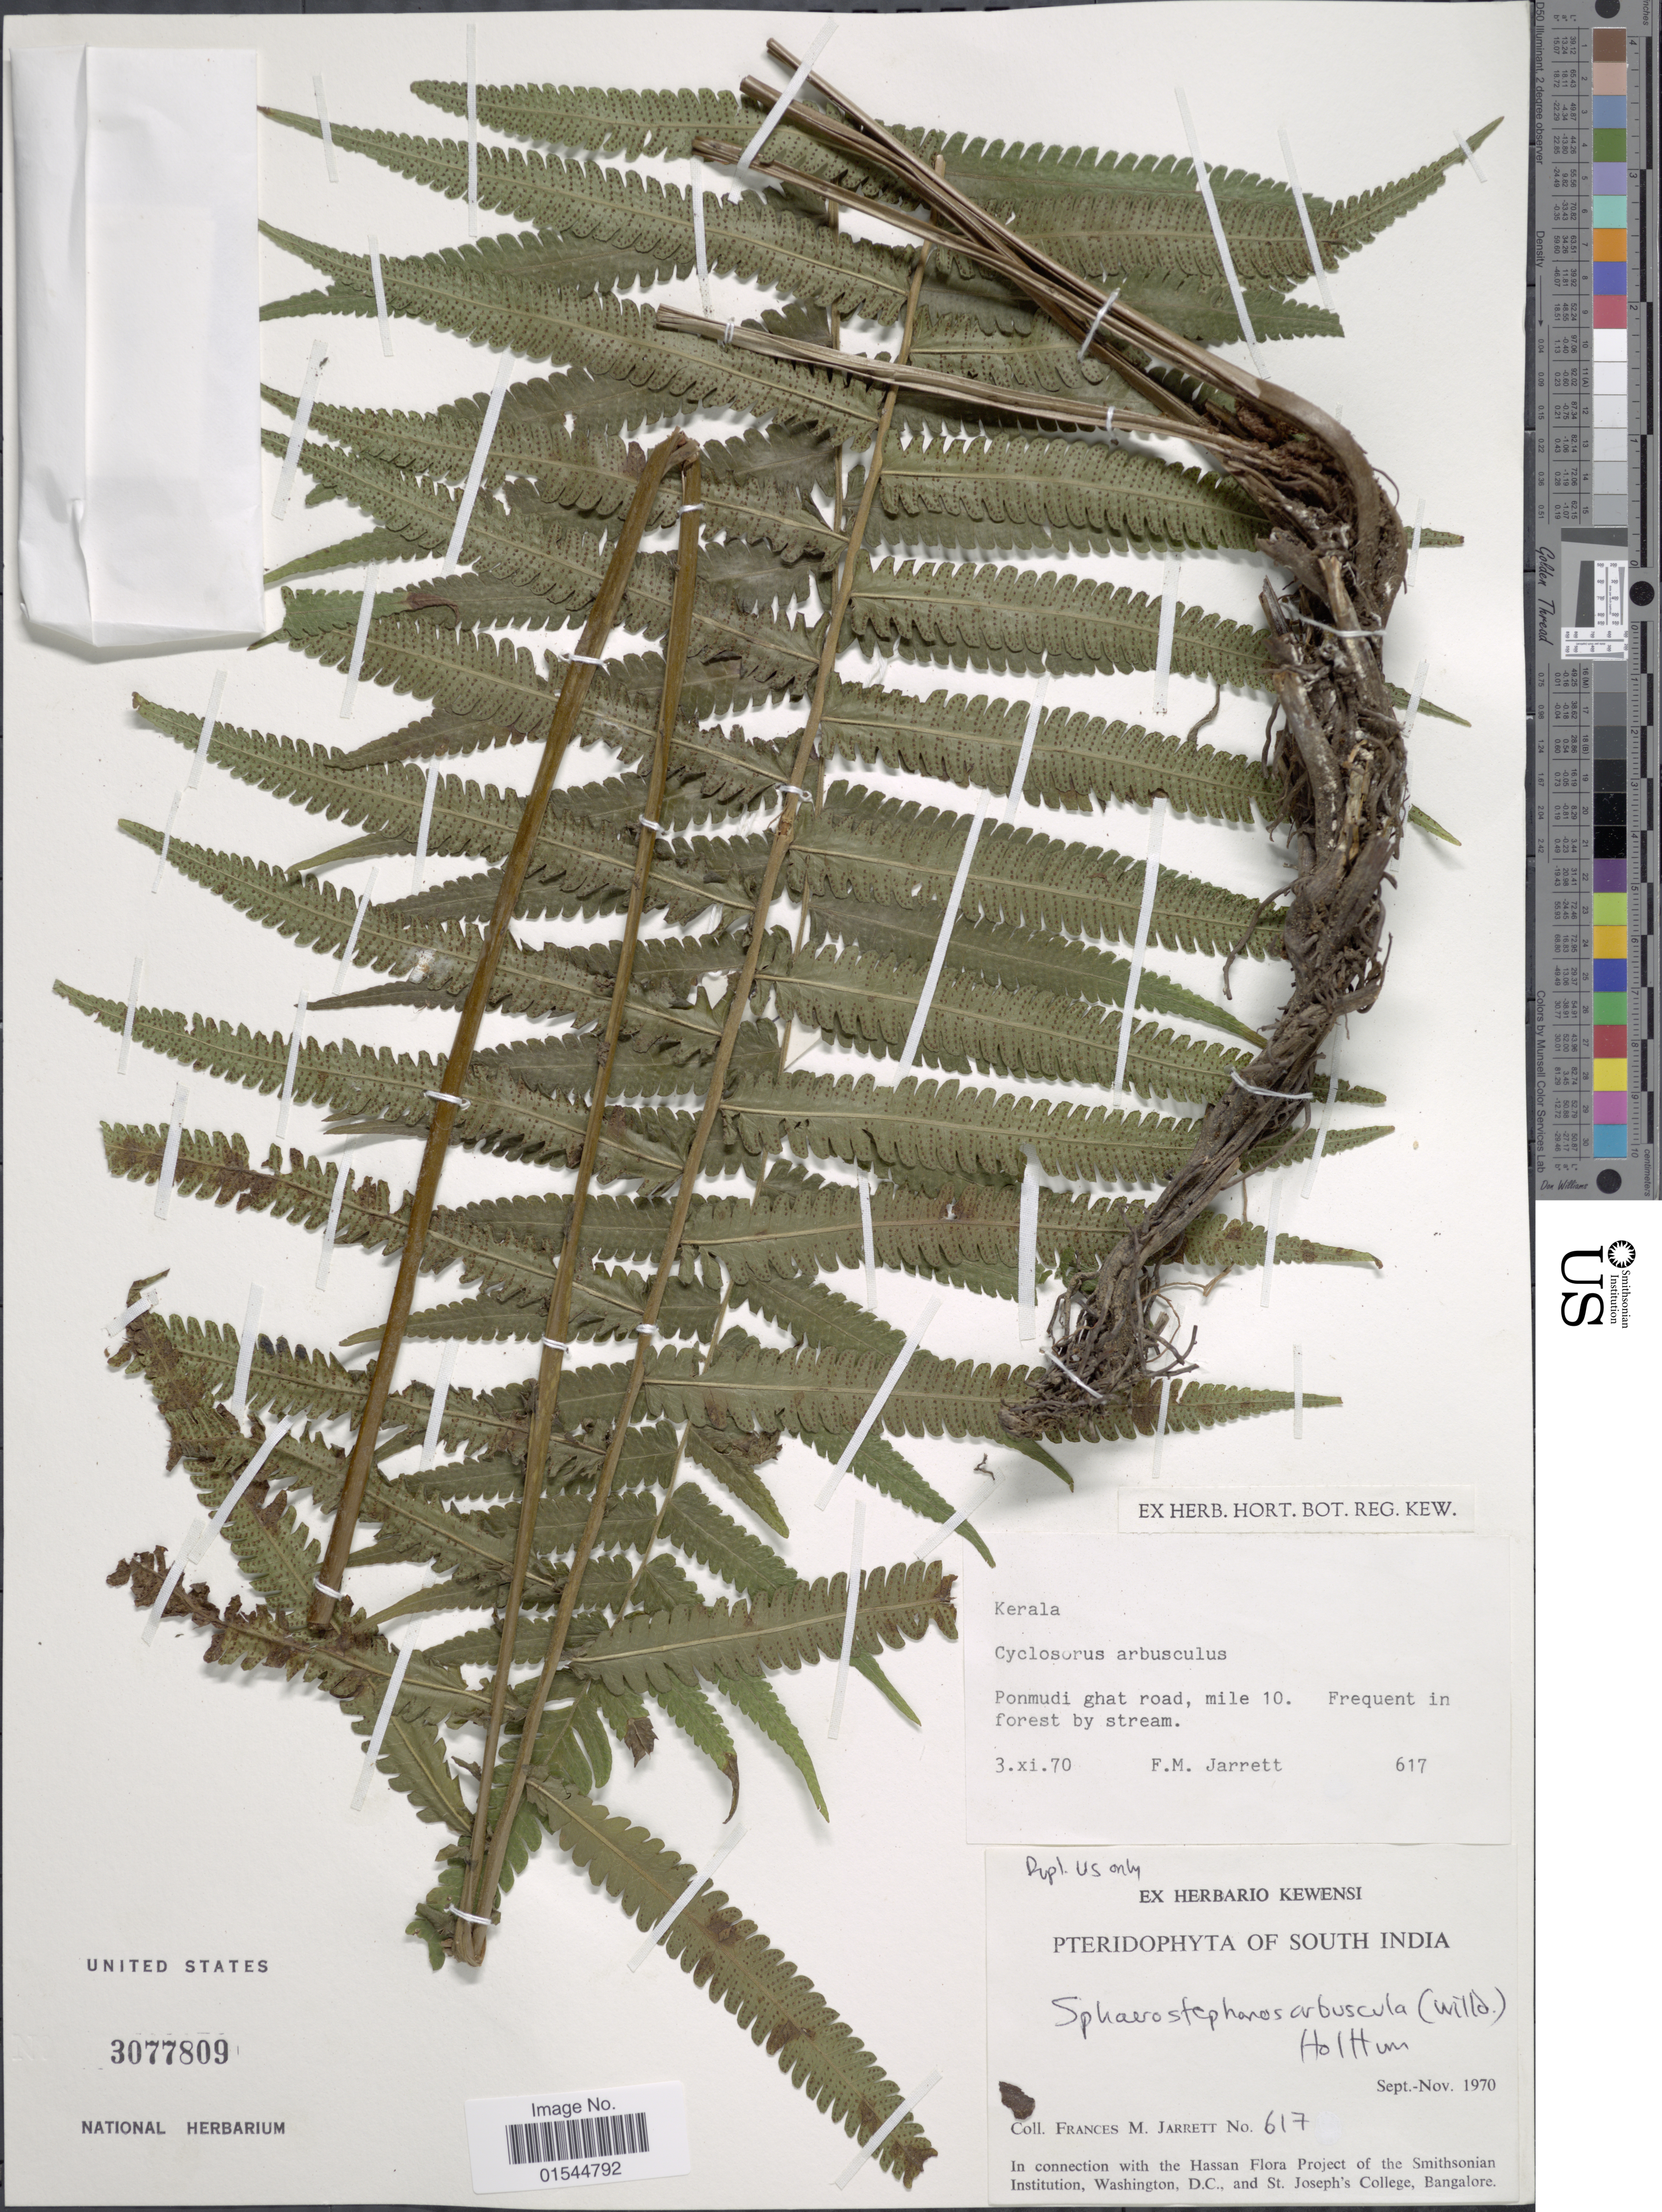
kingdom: Plantae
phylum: Tracheophyta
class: Polypodiopsida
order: Polypodiales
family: Thelypteridaceae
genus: Sphaerostephanos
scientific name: Sphaerostephanos arbuscula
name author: (Willd.) Holttum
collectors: F. M. Jarrett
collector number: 617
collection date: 1970-11-03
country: India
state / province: Kerala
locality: Ponmudi ghat road, mile 10, South India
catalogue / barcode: US 3077809